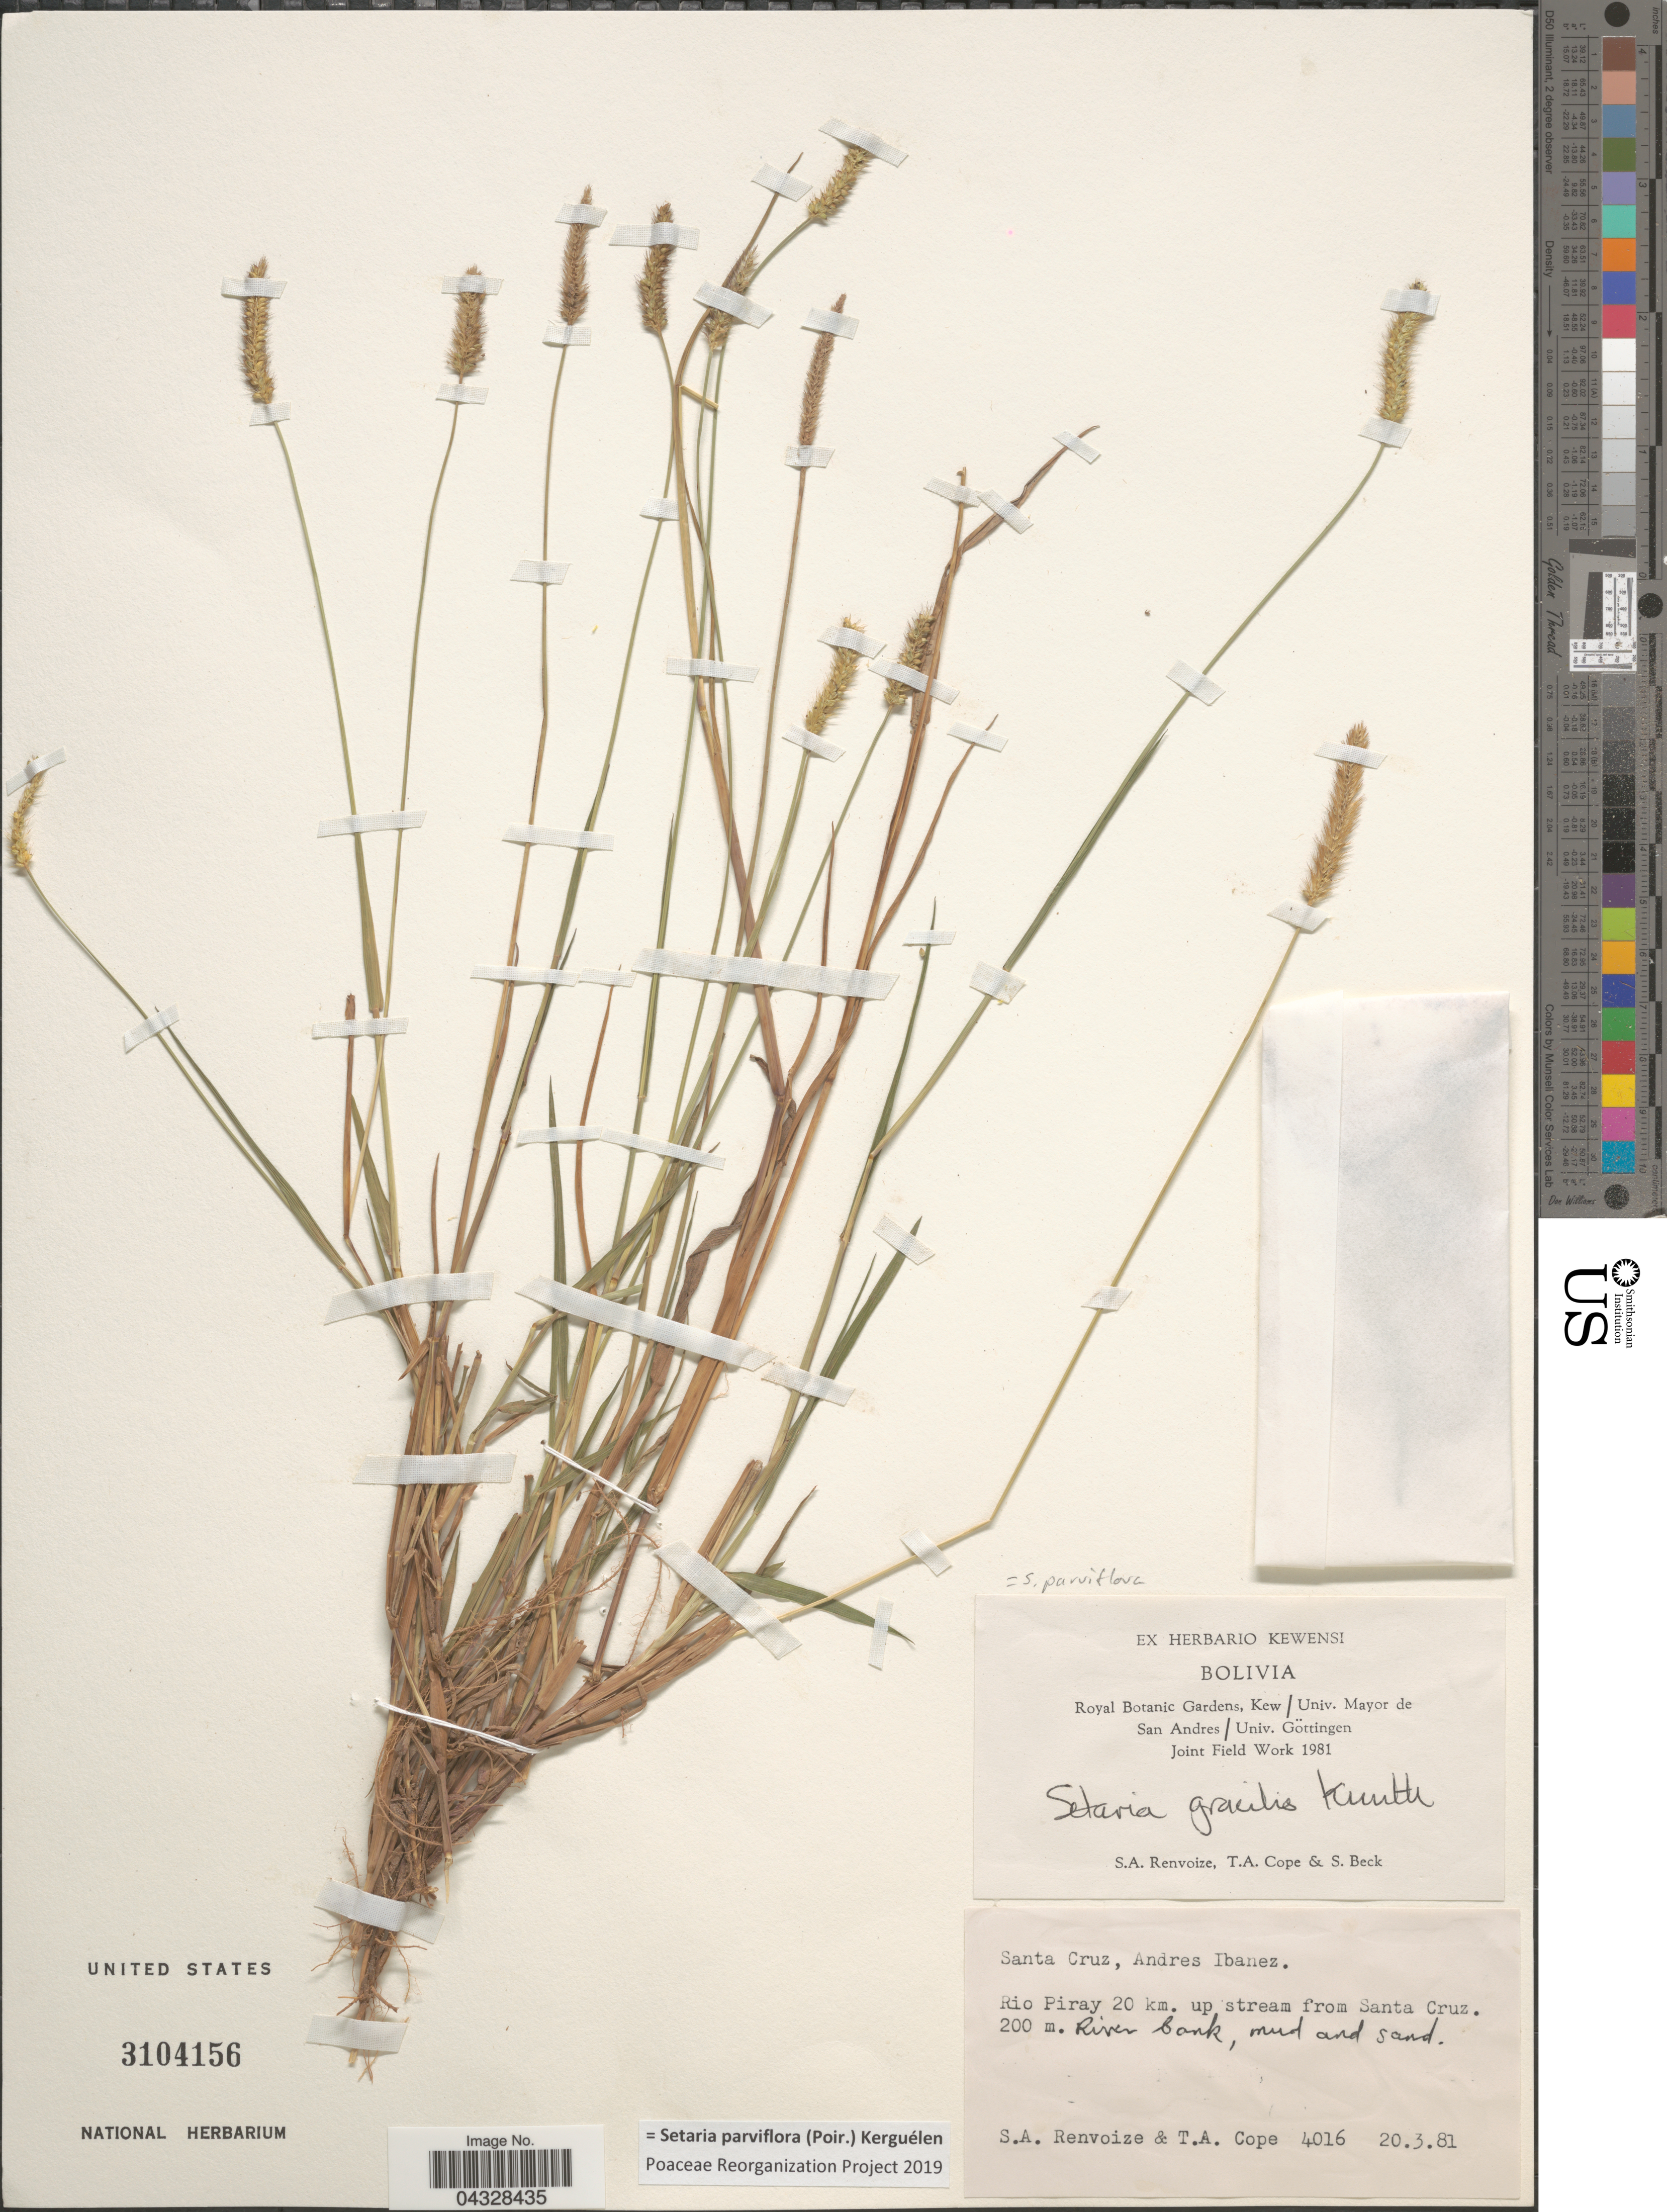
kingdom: Plantae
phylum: Tracheophyta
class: Liliopsida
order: Poales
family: Poaceae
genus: Setaria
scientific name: Setaria parviflora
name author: (Poir.) Kerguélen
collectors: S. A. Renvoize, T. A. Cope & S. G. Beck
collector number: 4016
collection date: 1981-03-20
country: Bolivia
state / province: Santa Cruz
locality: Royal Botanic Gardens, Kew/ Univ. Mayor de San Andres/ Univ. Göttingen Joint Field Work 1981. Andres Ibanez. Rio Piray 20 km. up stream from Santa Cruz. River bank, mud and sand.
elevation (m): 200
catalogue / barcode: US 3104156